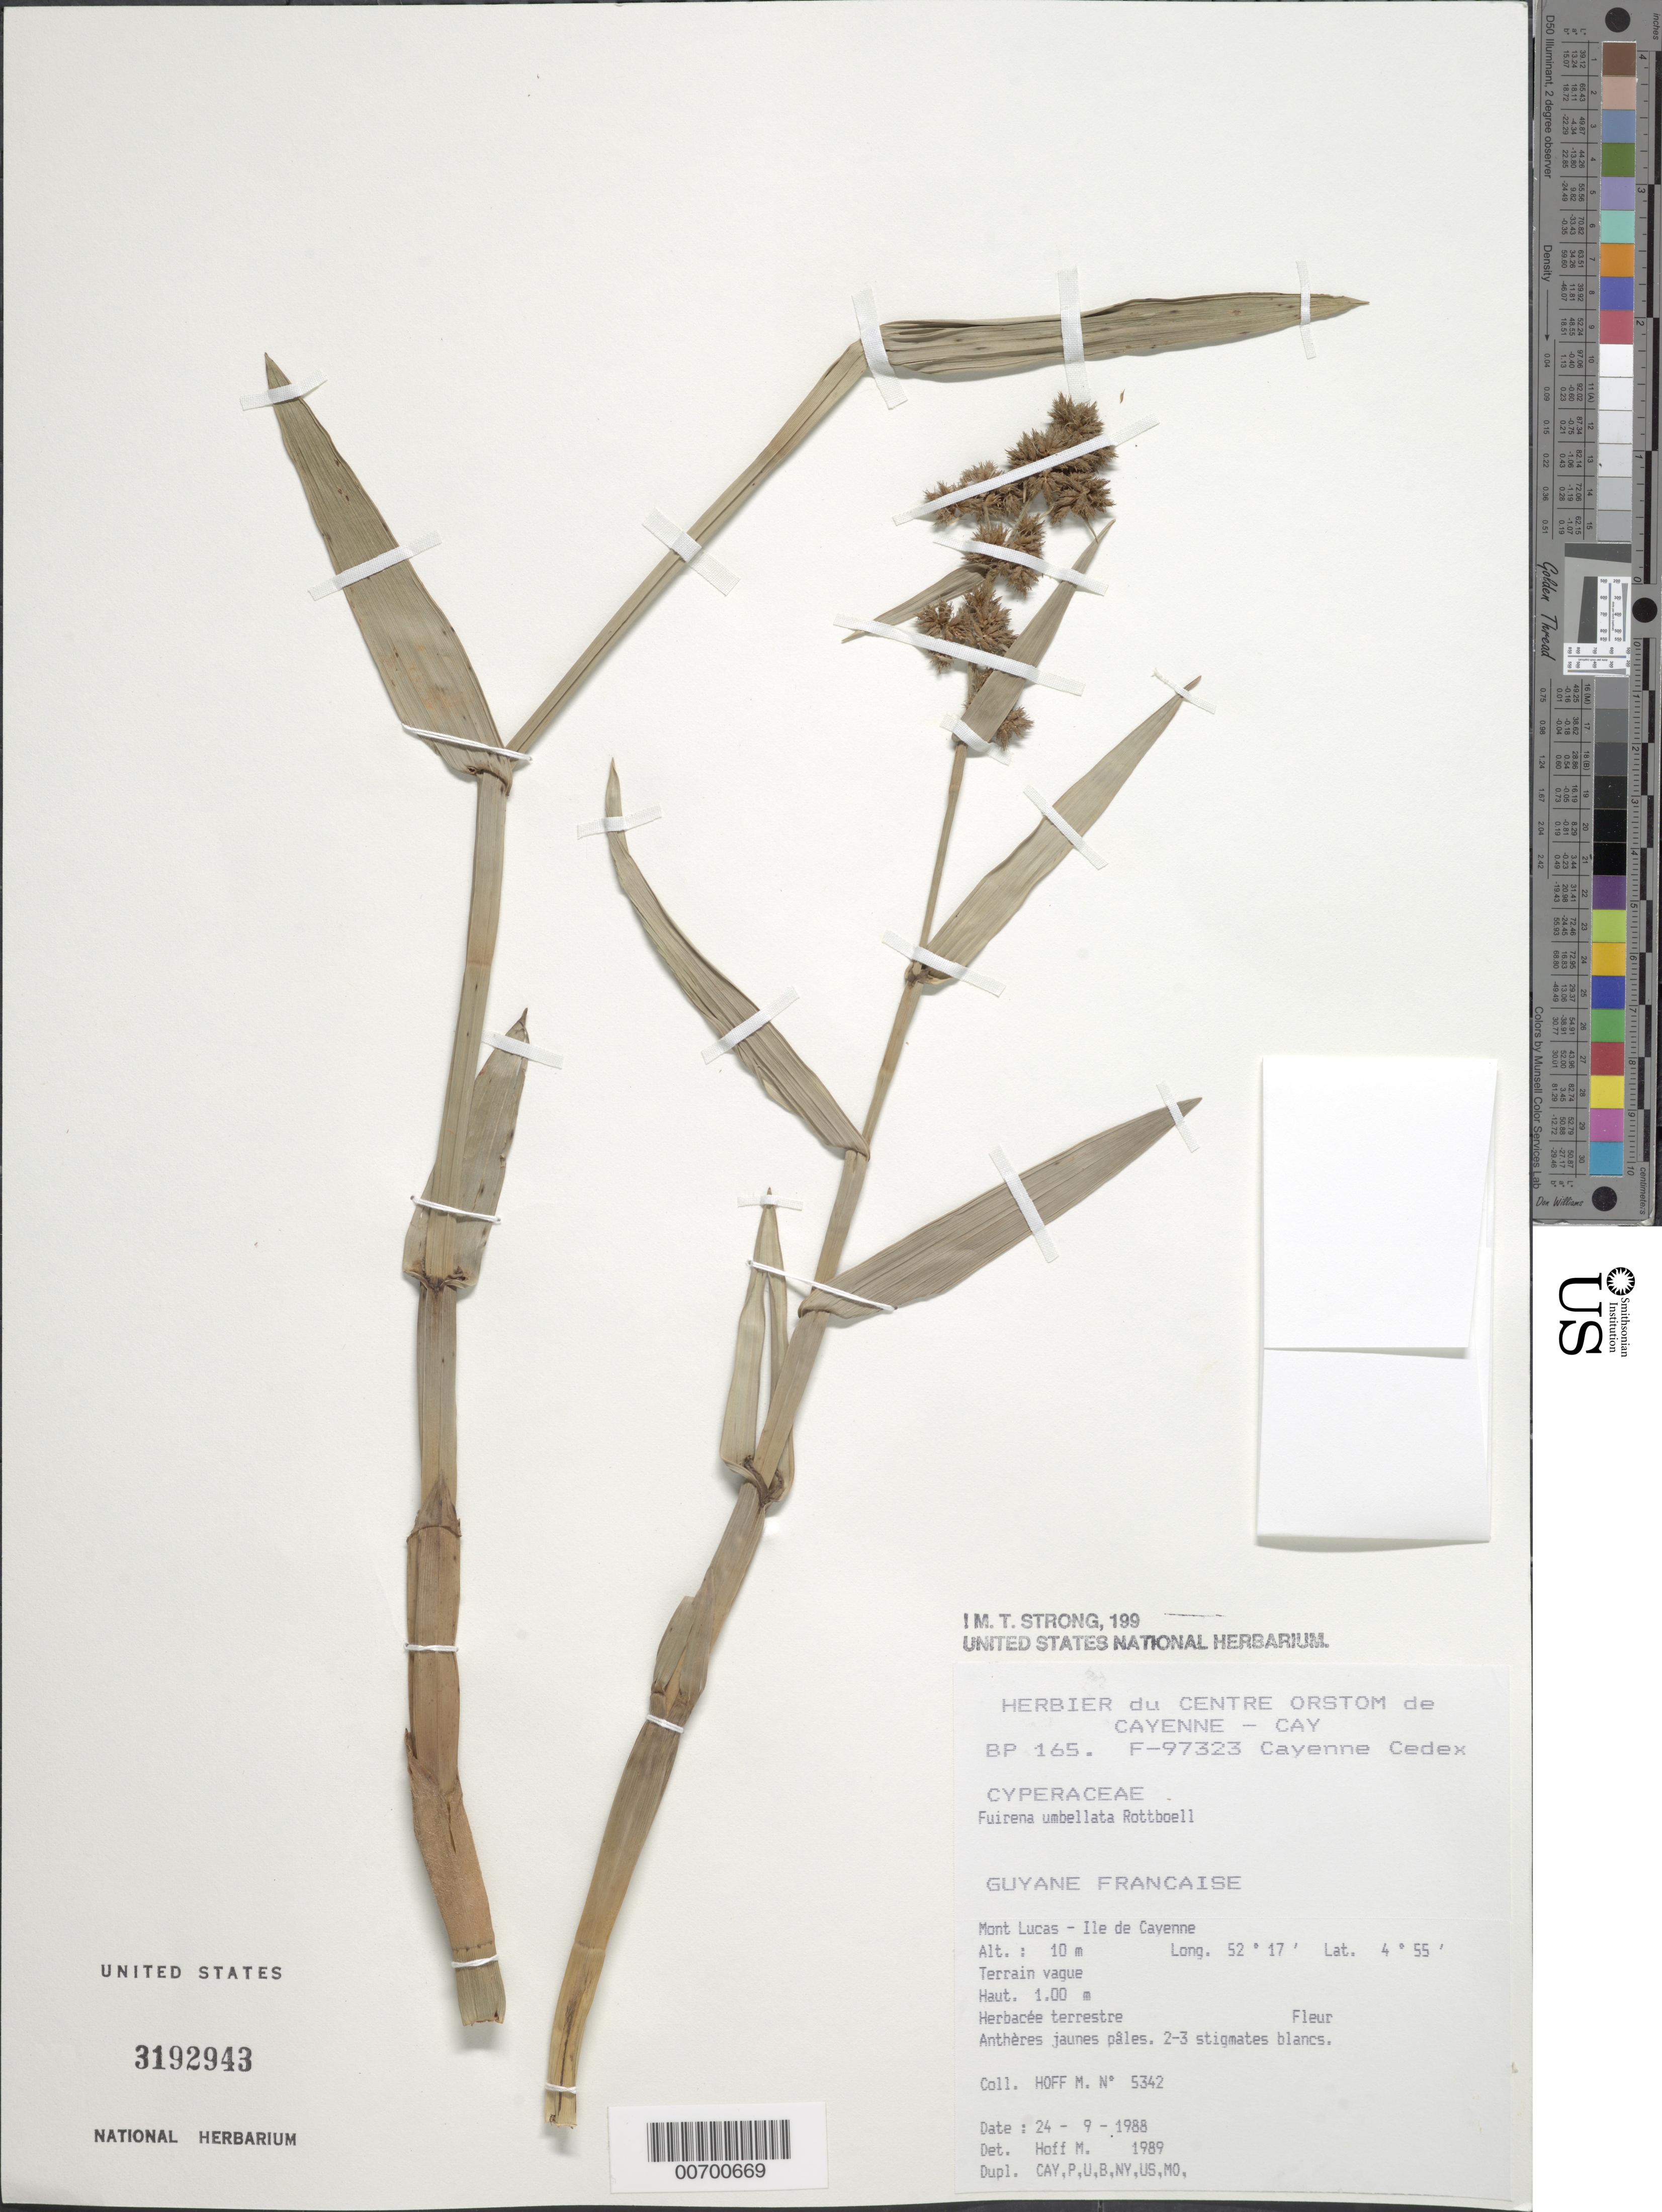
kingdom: Plantae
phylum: Tracheophyta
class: Liliopsida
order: Poales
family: Cyperaceae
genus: Fuirena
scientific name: Fuirena umbellata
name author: Rottb.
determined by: Hoff, M.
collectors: M. Hoff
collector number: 5342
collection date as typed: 24-Sep-88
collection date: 1988-09-24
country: French Guiana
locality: Mont Lucas, Ile de Cayenne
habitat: Waste ground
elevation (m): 10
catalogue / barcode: US 3192943